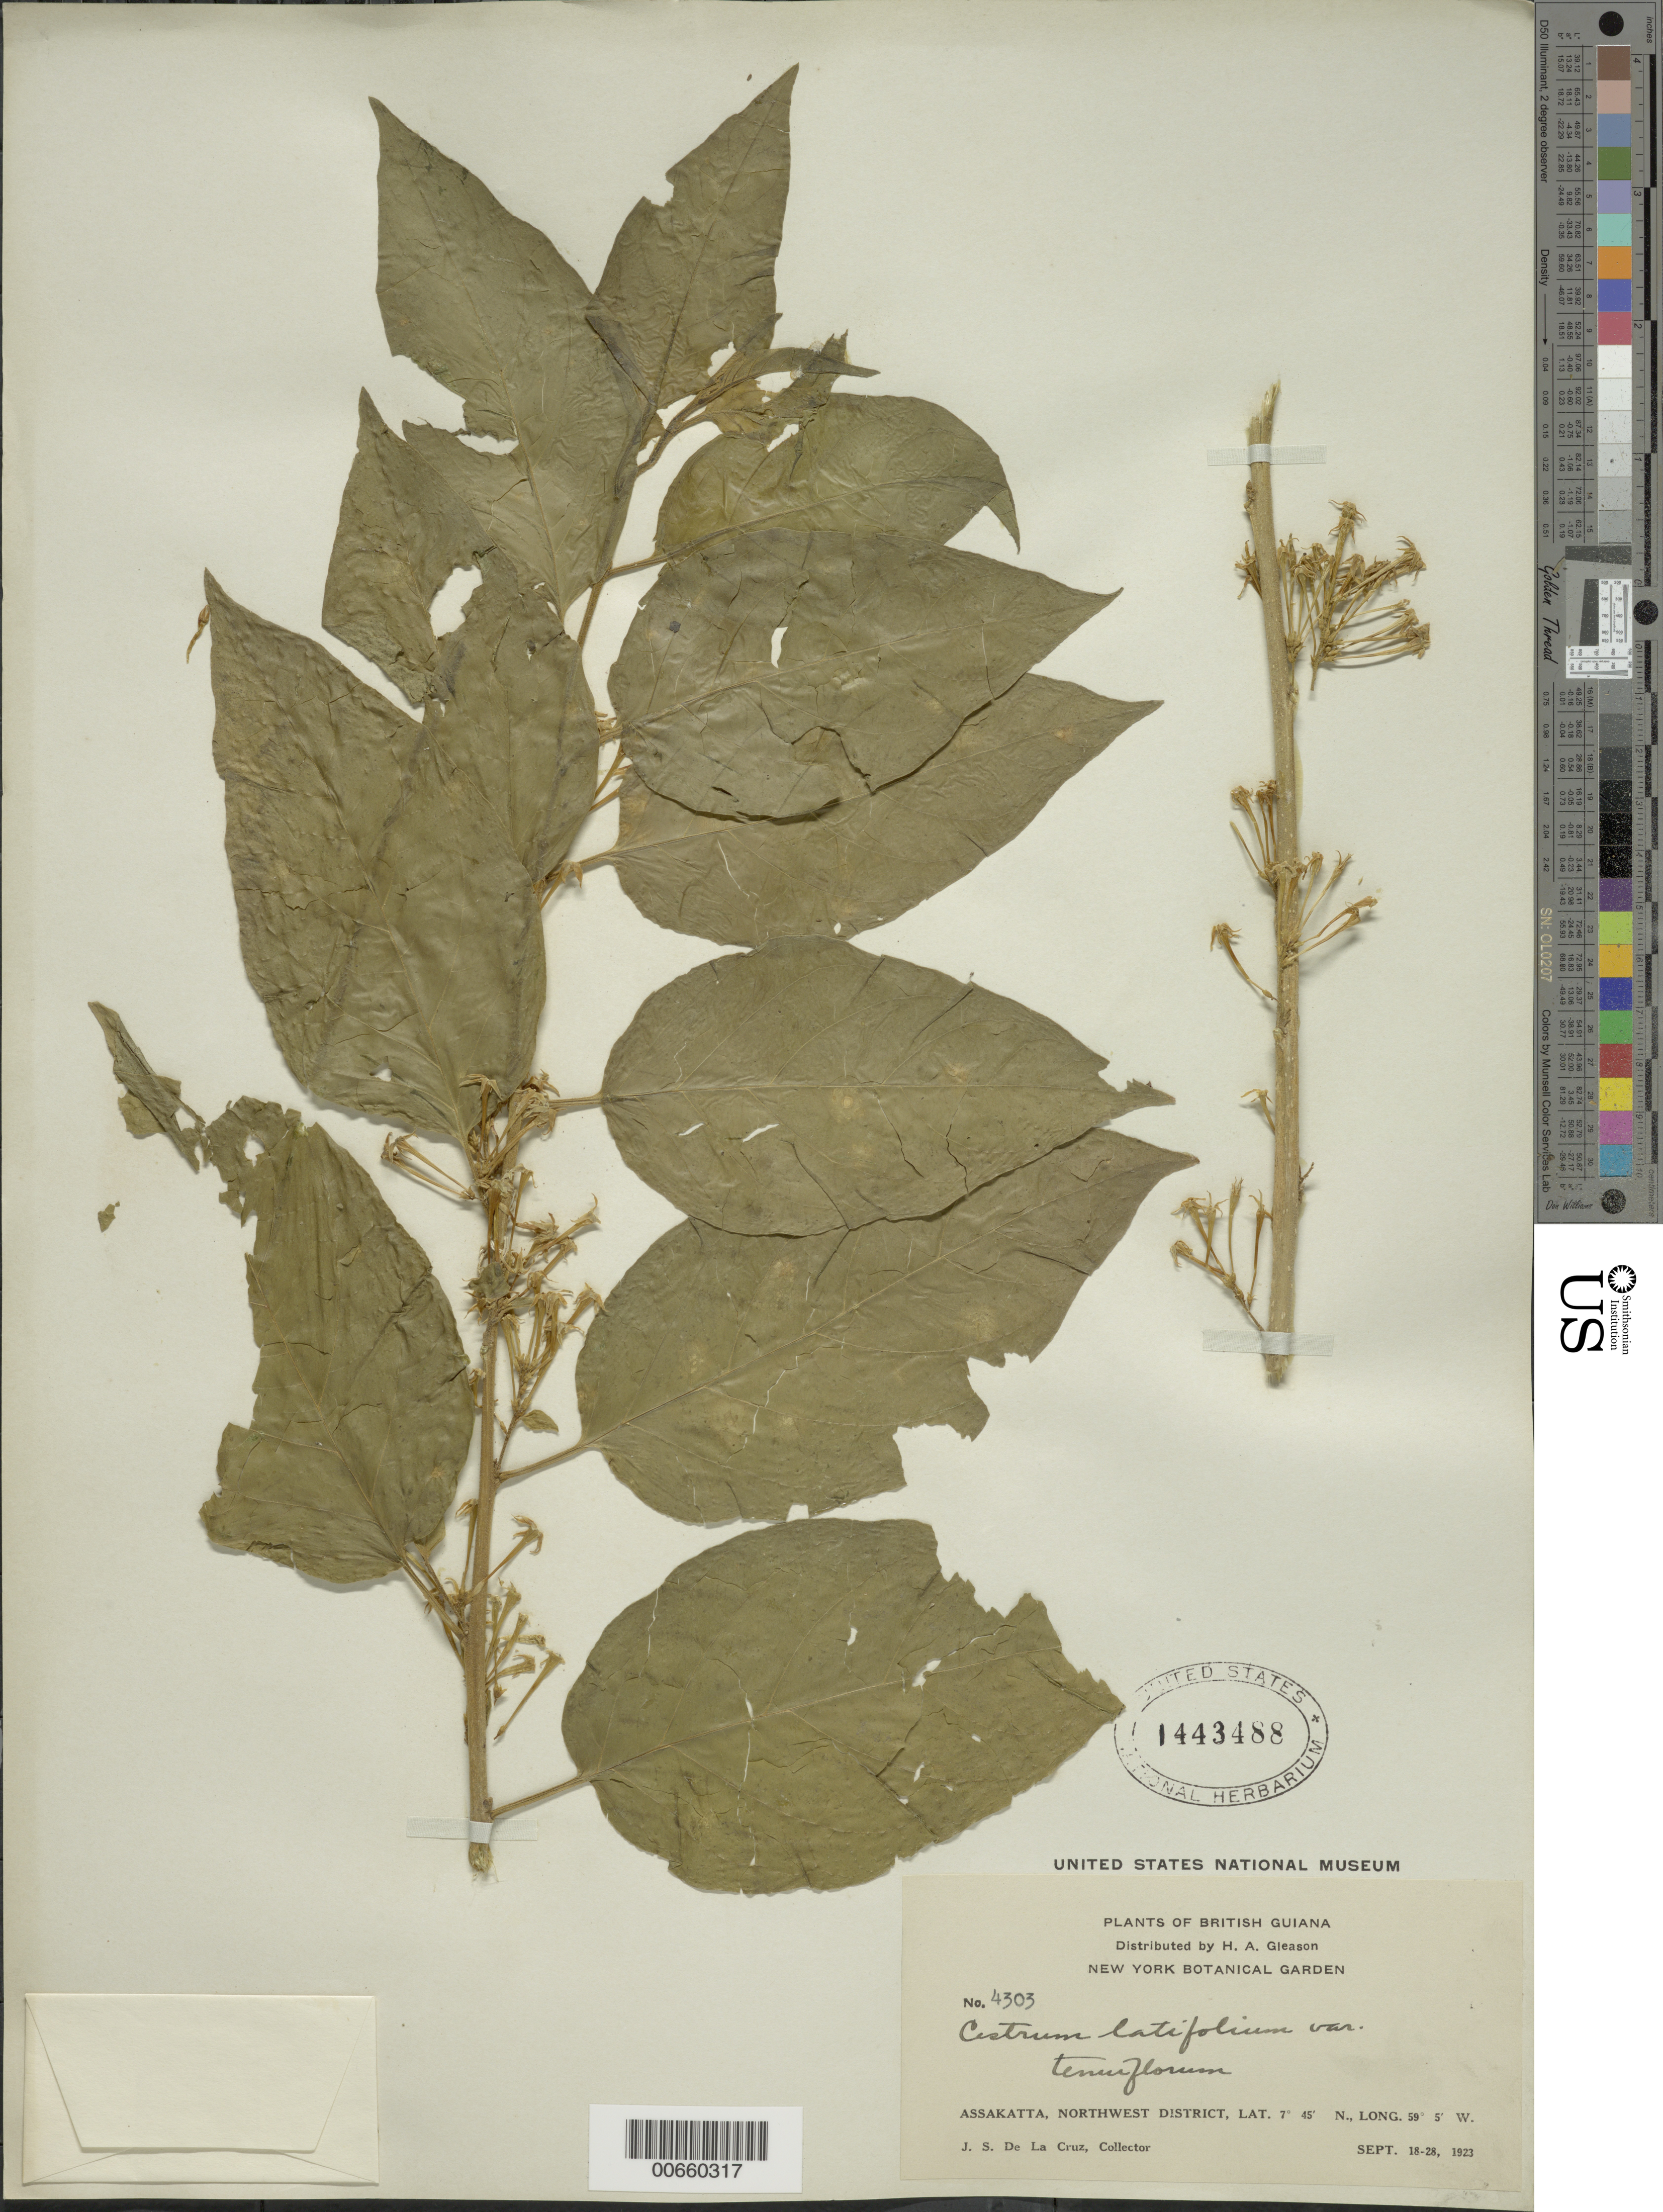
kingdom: Plantae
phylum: Tracheophyta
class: Magnoliopsida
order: Solanales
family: Solanaceae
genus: Cestrum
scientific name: Cestrum latifolium var. tenuiflorum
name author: (Kunth) O.E. Schulz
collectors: J. S. de la Cruz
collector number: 4303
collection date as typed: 18-Sep-23 to 28-Sep-23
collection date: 1923-09-18/1923-09-28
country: Guyana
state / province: Barima-Waini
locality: Assakatta, NW District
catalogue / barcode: US 1443488